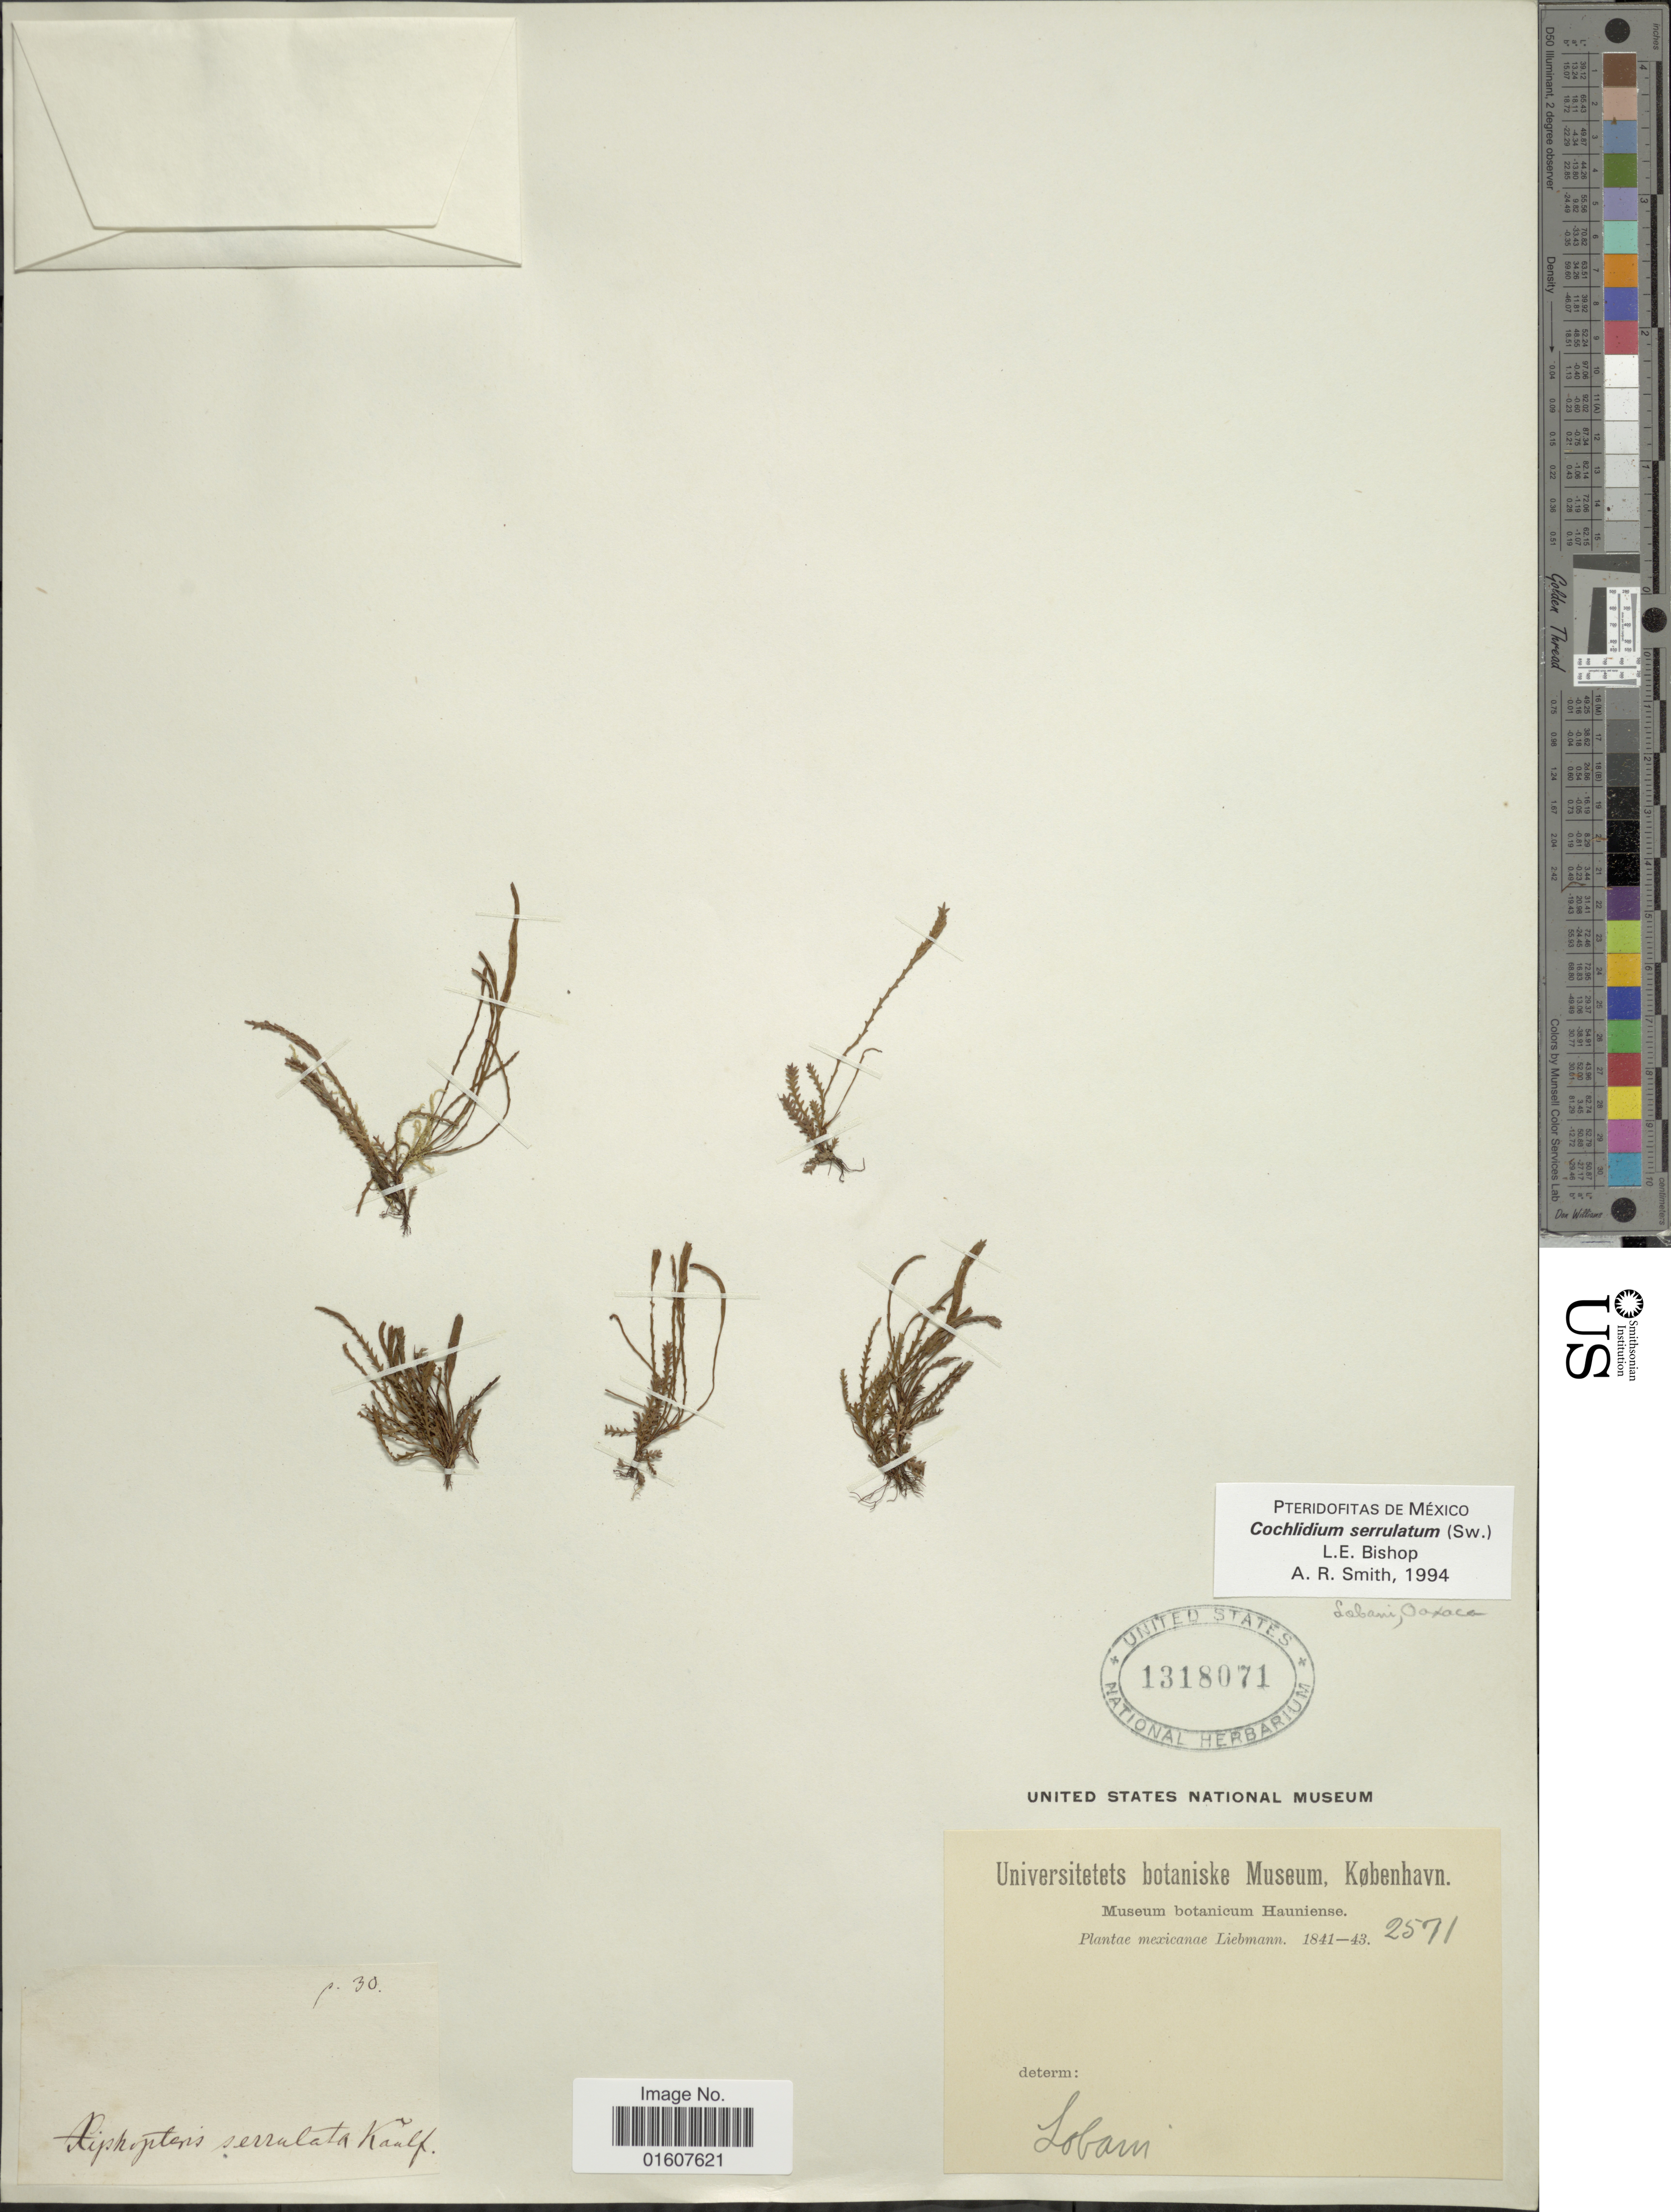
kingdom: Plantae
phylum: Tracheophyta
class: Polypodiopsida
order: Polypodiales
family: Polypodiaceae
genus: Cochlidium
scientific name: Cochlidium serrulatum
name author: (Sw.) L.E. Bishop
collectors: Liebmann, --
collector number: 2571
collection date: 1841/1843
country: Mexico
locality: Lobam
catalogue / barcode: US 1318071